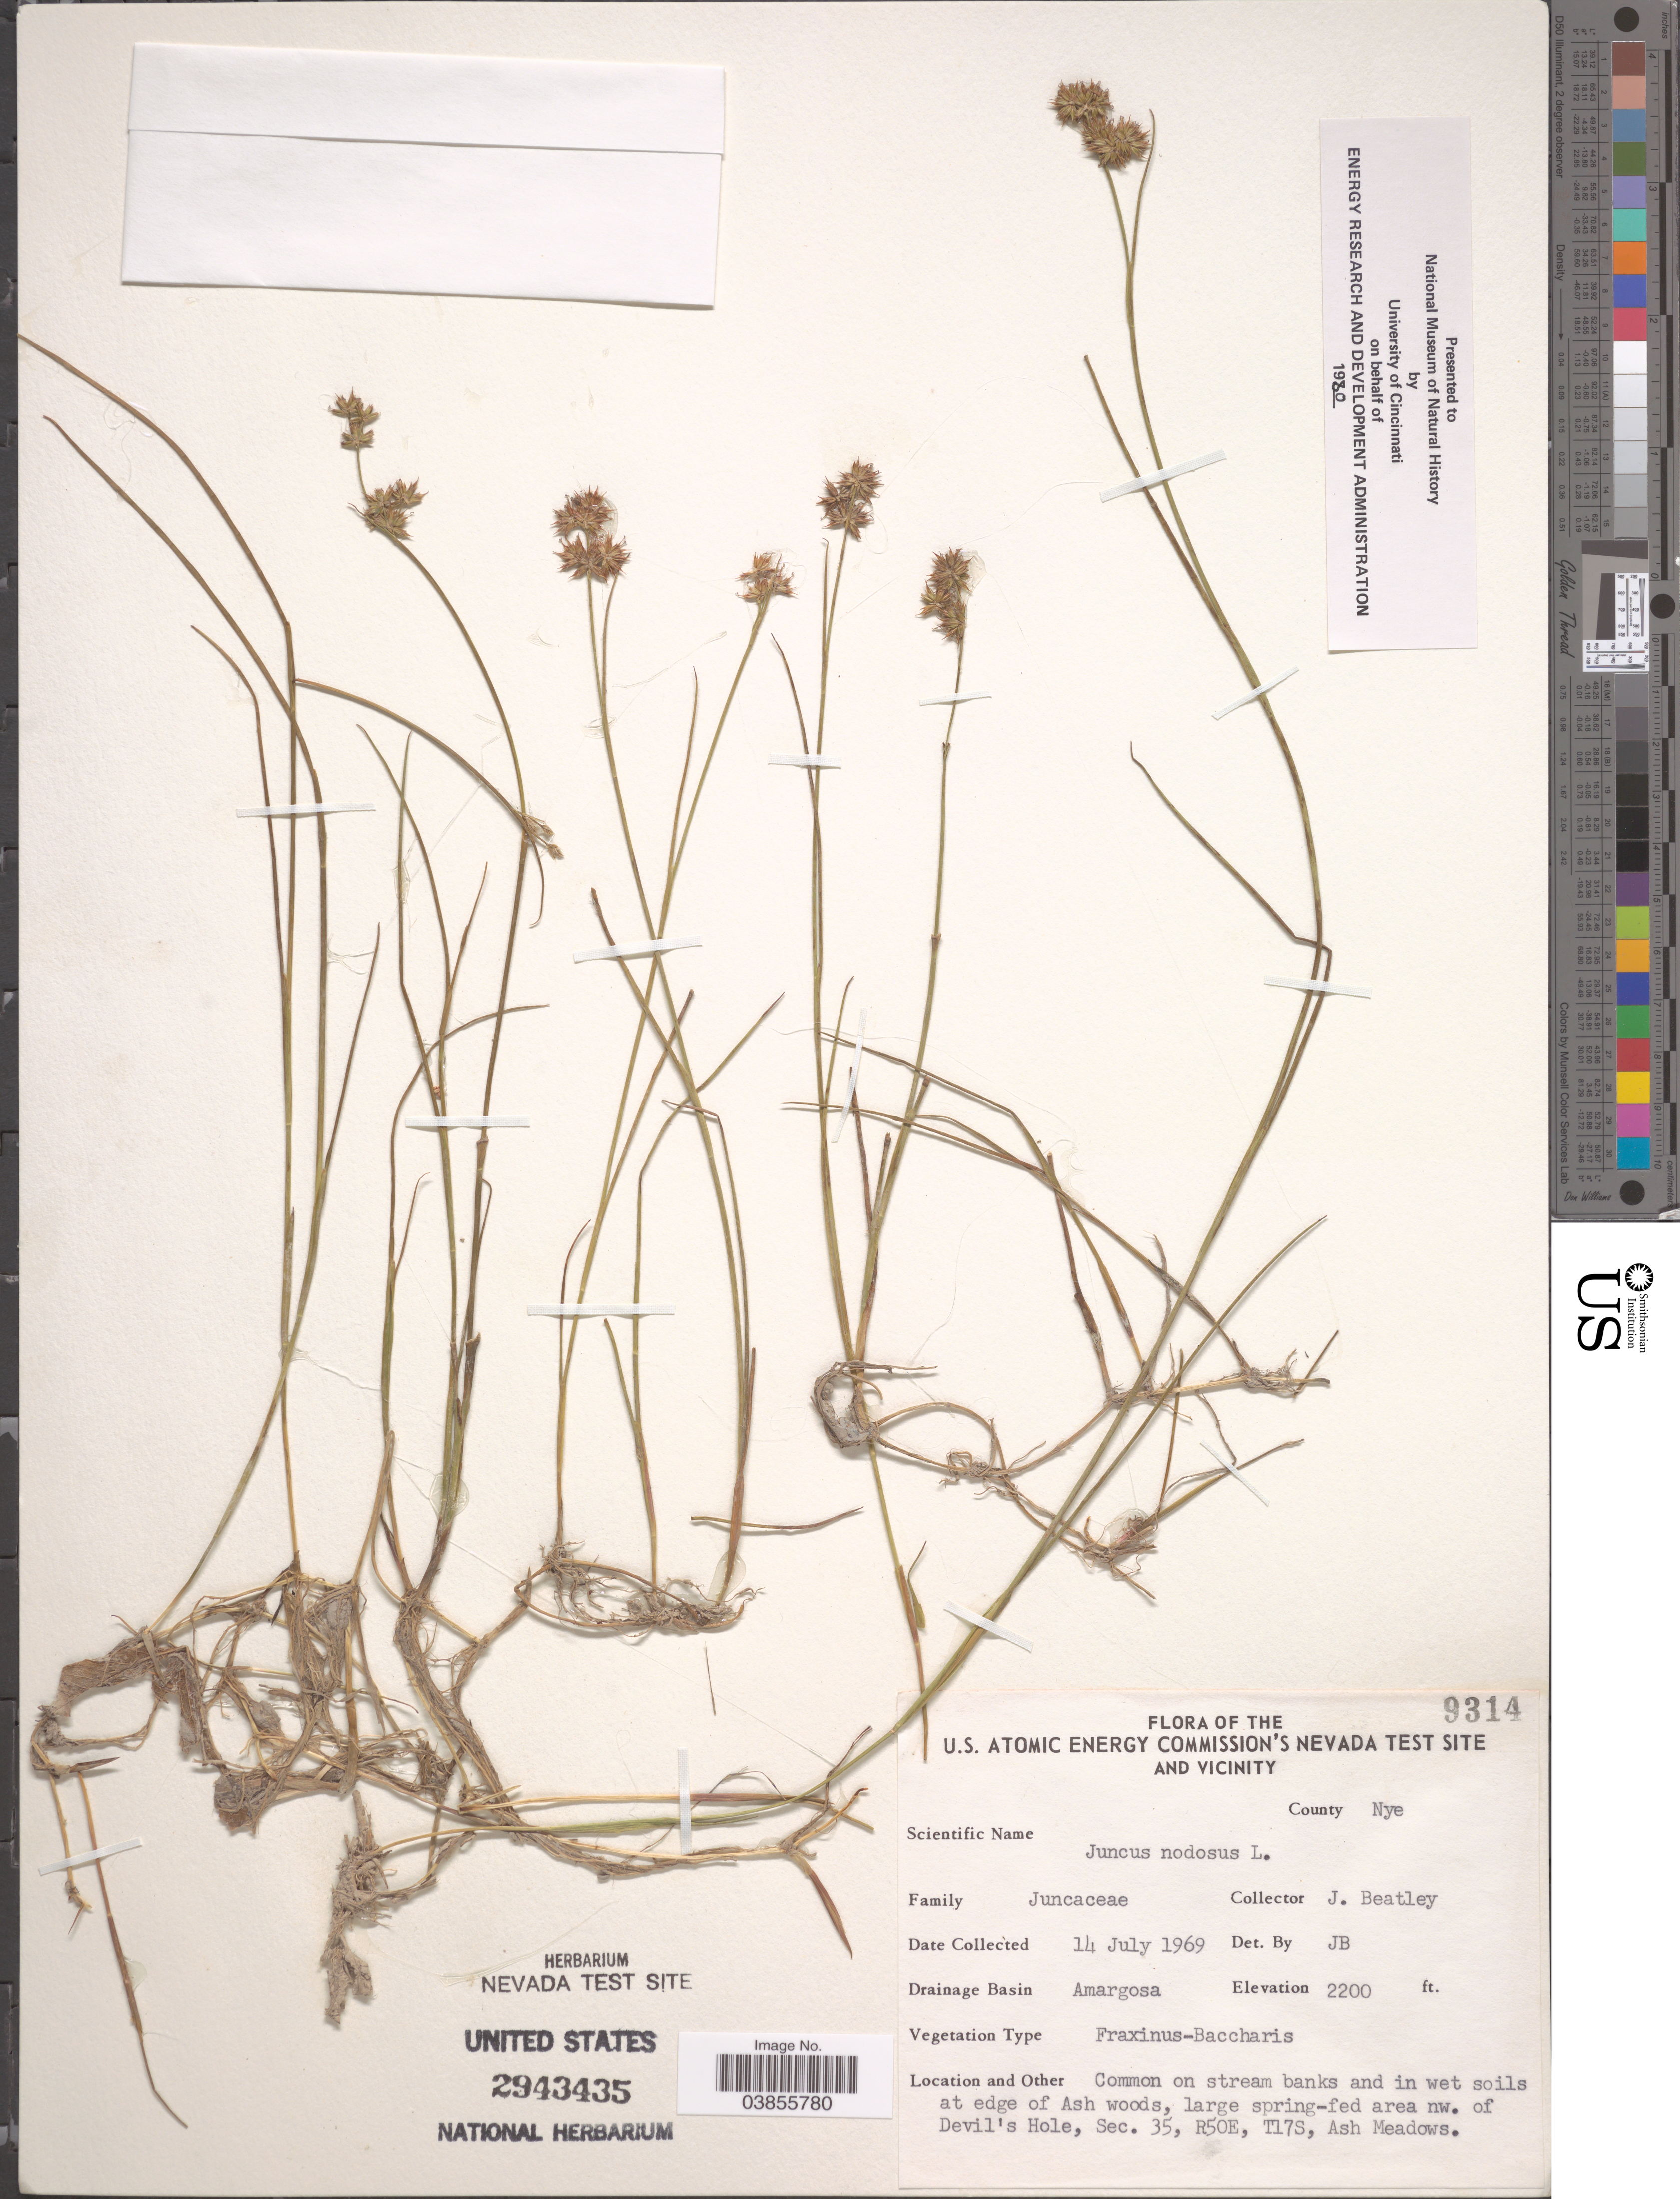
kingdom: Plantae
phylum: Tracheophyta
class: Liliopsida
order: Poales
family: Juncaceae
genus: Juncus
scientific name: Juncus nodosus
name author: L.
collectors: J. C. Beatley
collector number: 9314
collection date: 1969-07-14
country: United States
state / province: Nevada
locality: U.S. Atomic Energy Commission's Nevada Test Site and vicinity. County Nye. Drainage Basin Amargosa. At edge of Ash woods, large spring-fed area nw. of Devil's Hole, Sec. 35, R50E, T17S, Ash Meadows.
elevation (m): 671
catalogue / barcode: US 2943435